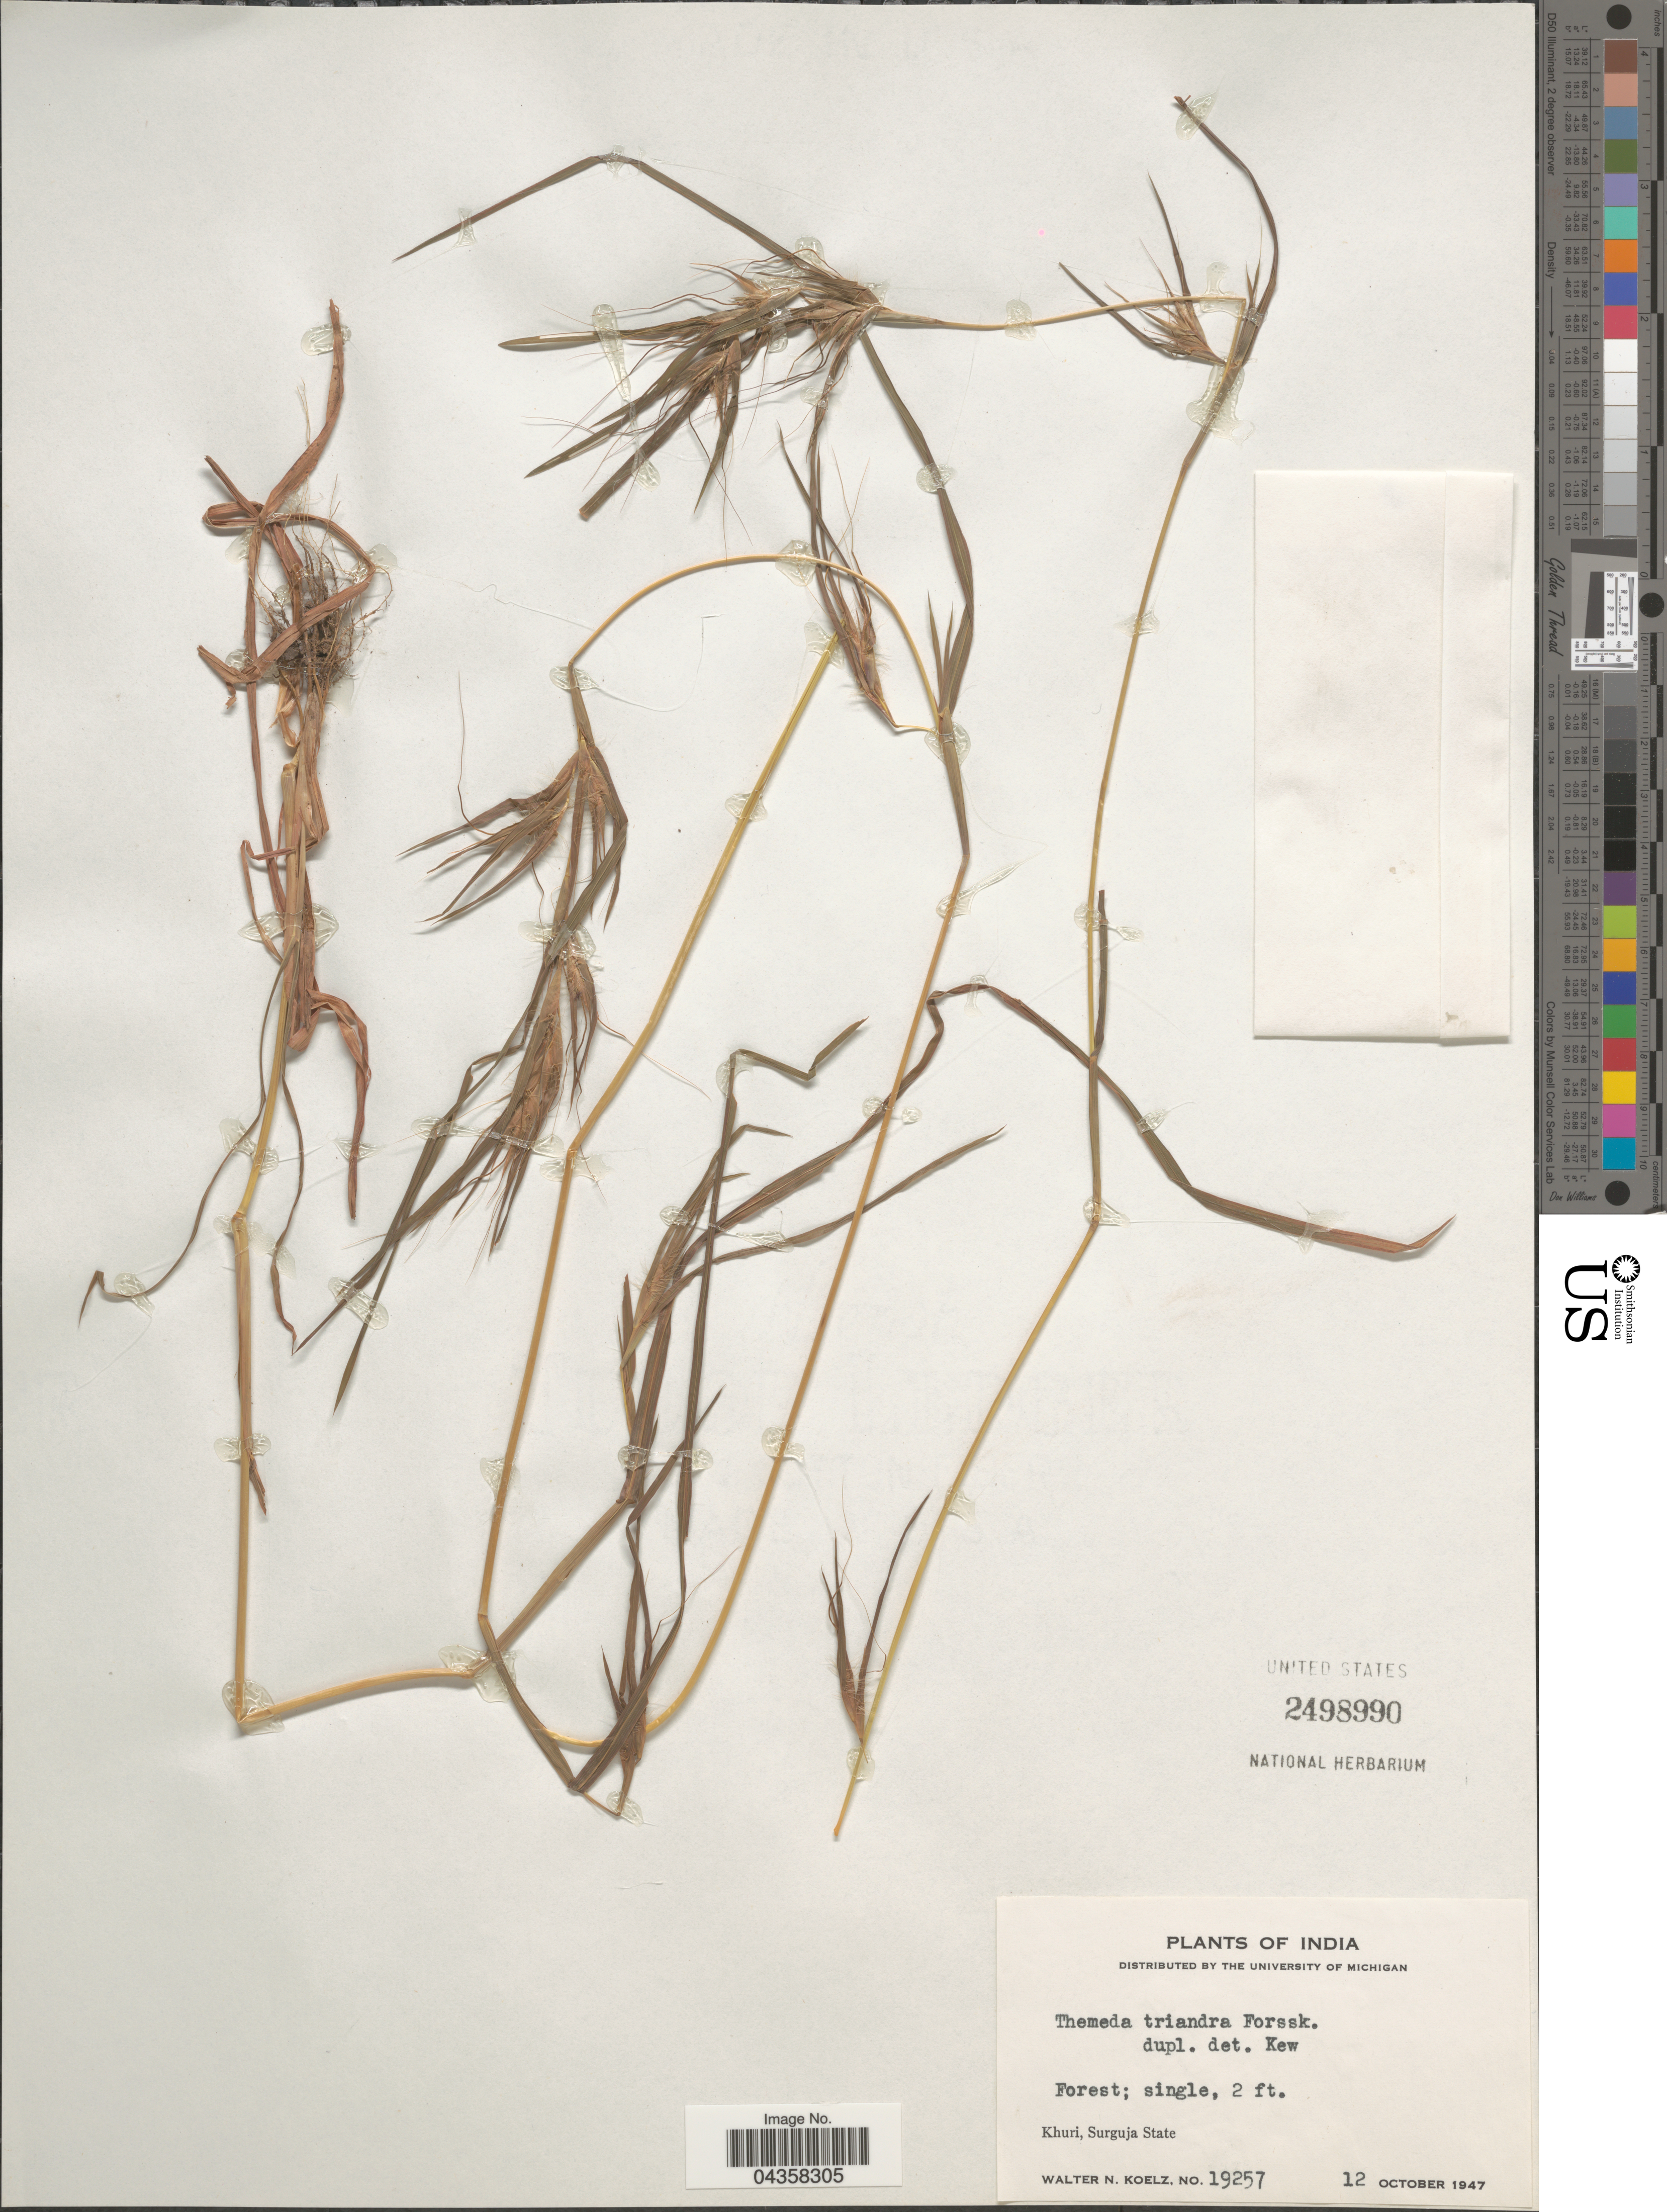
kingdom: Plantae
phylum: Tracheophyta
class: Liliopsida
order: Poales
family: Poaceae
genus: Themeda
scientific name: Themeda triandra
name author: Forssk.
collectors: W. N. Koelz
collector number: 19257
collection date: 1947-10-12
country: India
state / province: Chhattisgarh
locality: Khuri, Surguja State.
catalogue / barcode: US 2498990